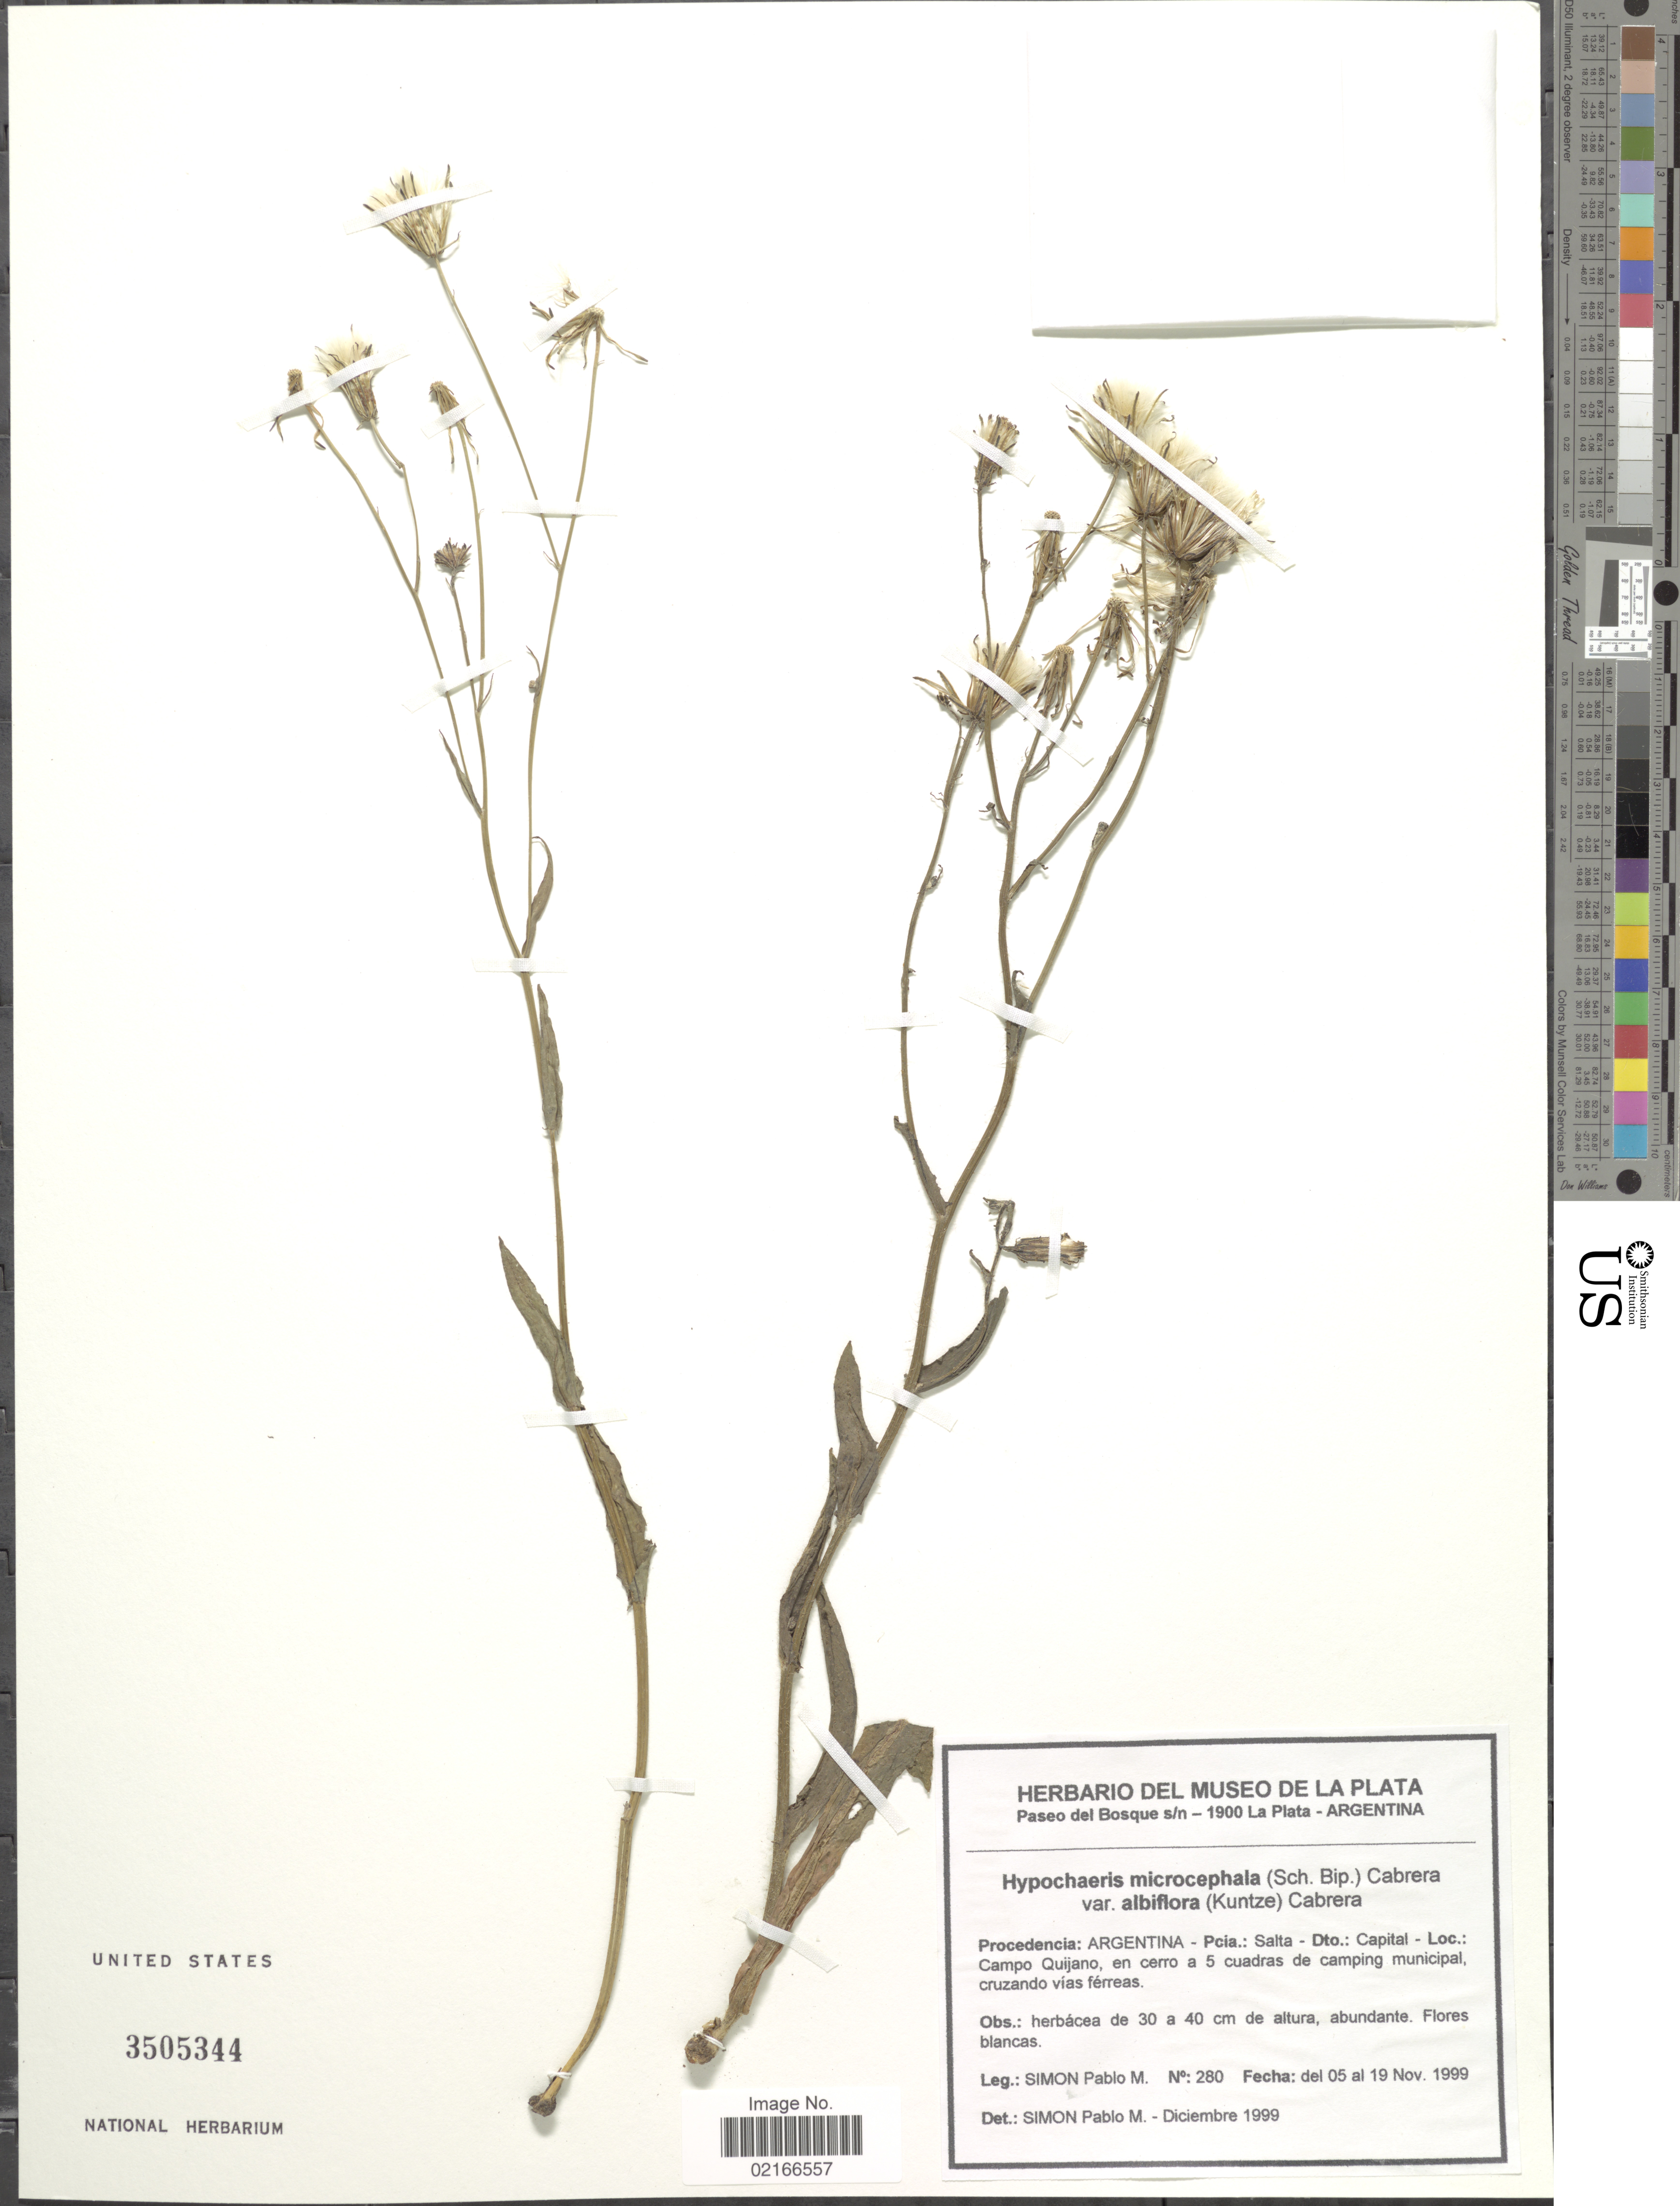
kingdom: Plantae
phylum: Tracheophyta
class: Magnoliopsida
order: Asterales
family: Asteraceae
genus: Hypochaeris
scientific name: Hypochaeris albiflora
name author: (Kuntze) Azevêdo-Gonç. & Matzenb.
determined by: Mailhos, Ary, (MVFA), Universidad de la Republica (URUGUAY)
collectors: S. Pablo M.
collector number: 280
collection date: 1999-11-05/1999-11-19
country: Argentina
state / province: Salta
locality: Dto.: Capital. Campo Quijano, en cerro a 5 cuadras de camping municipal, cruzando vias férreas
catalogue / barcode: US 3505344